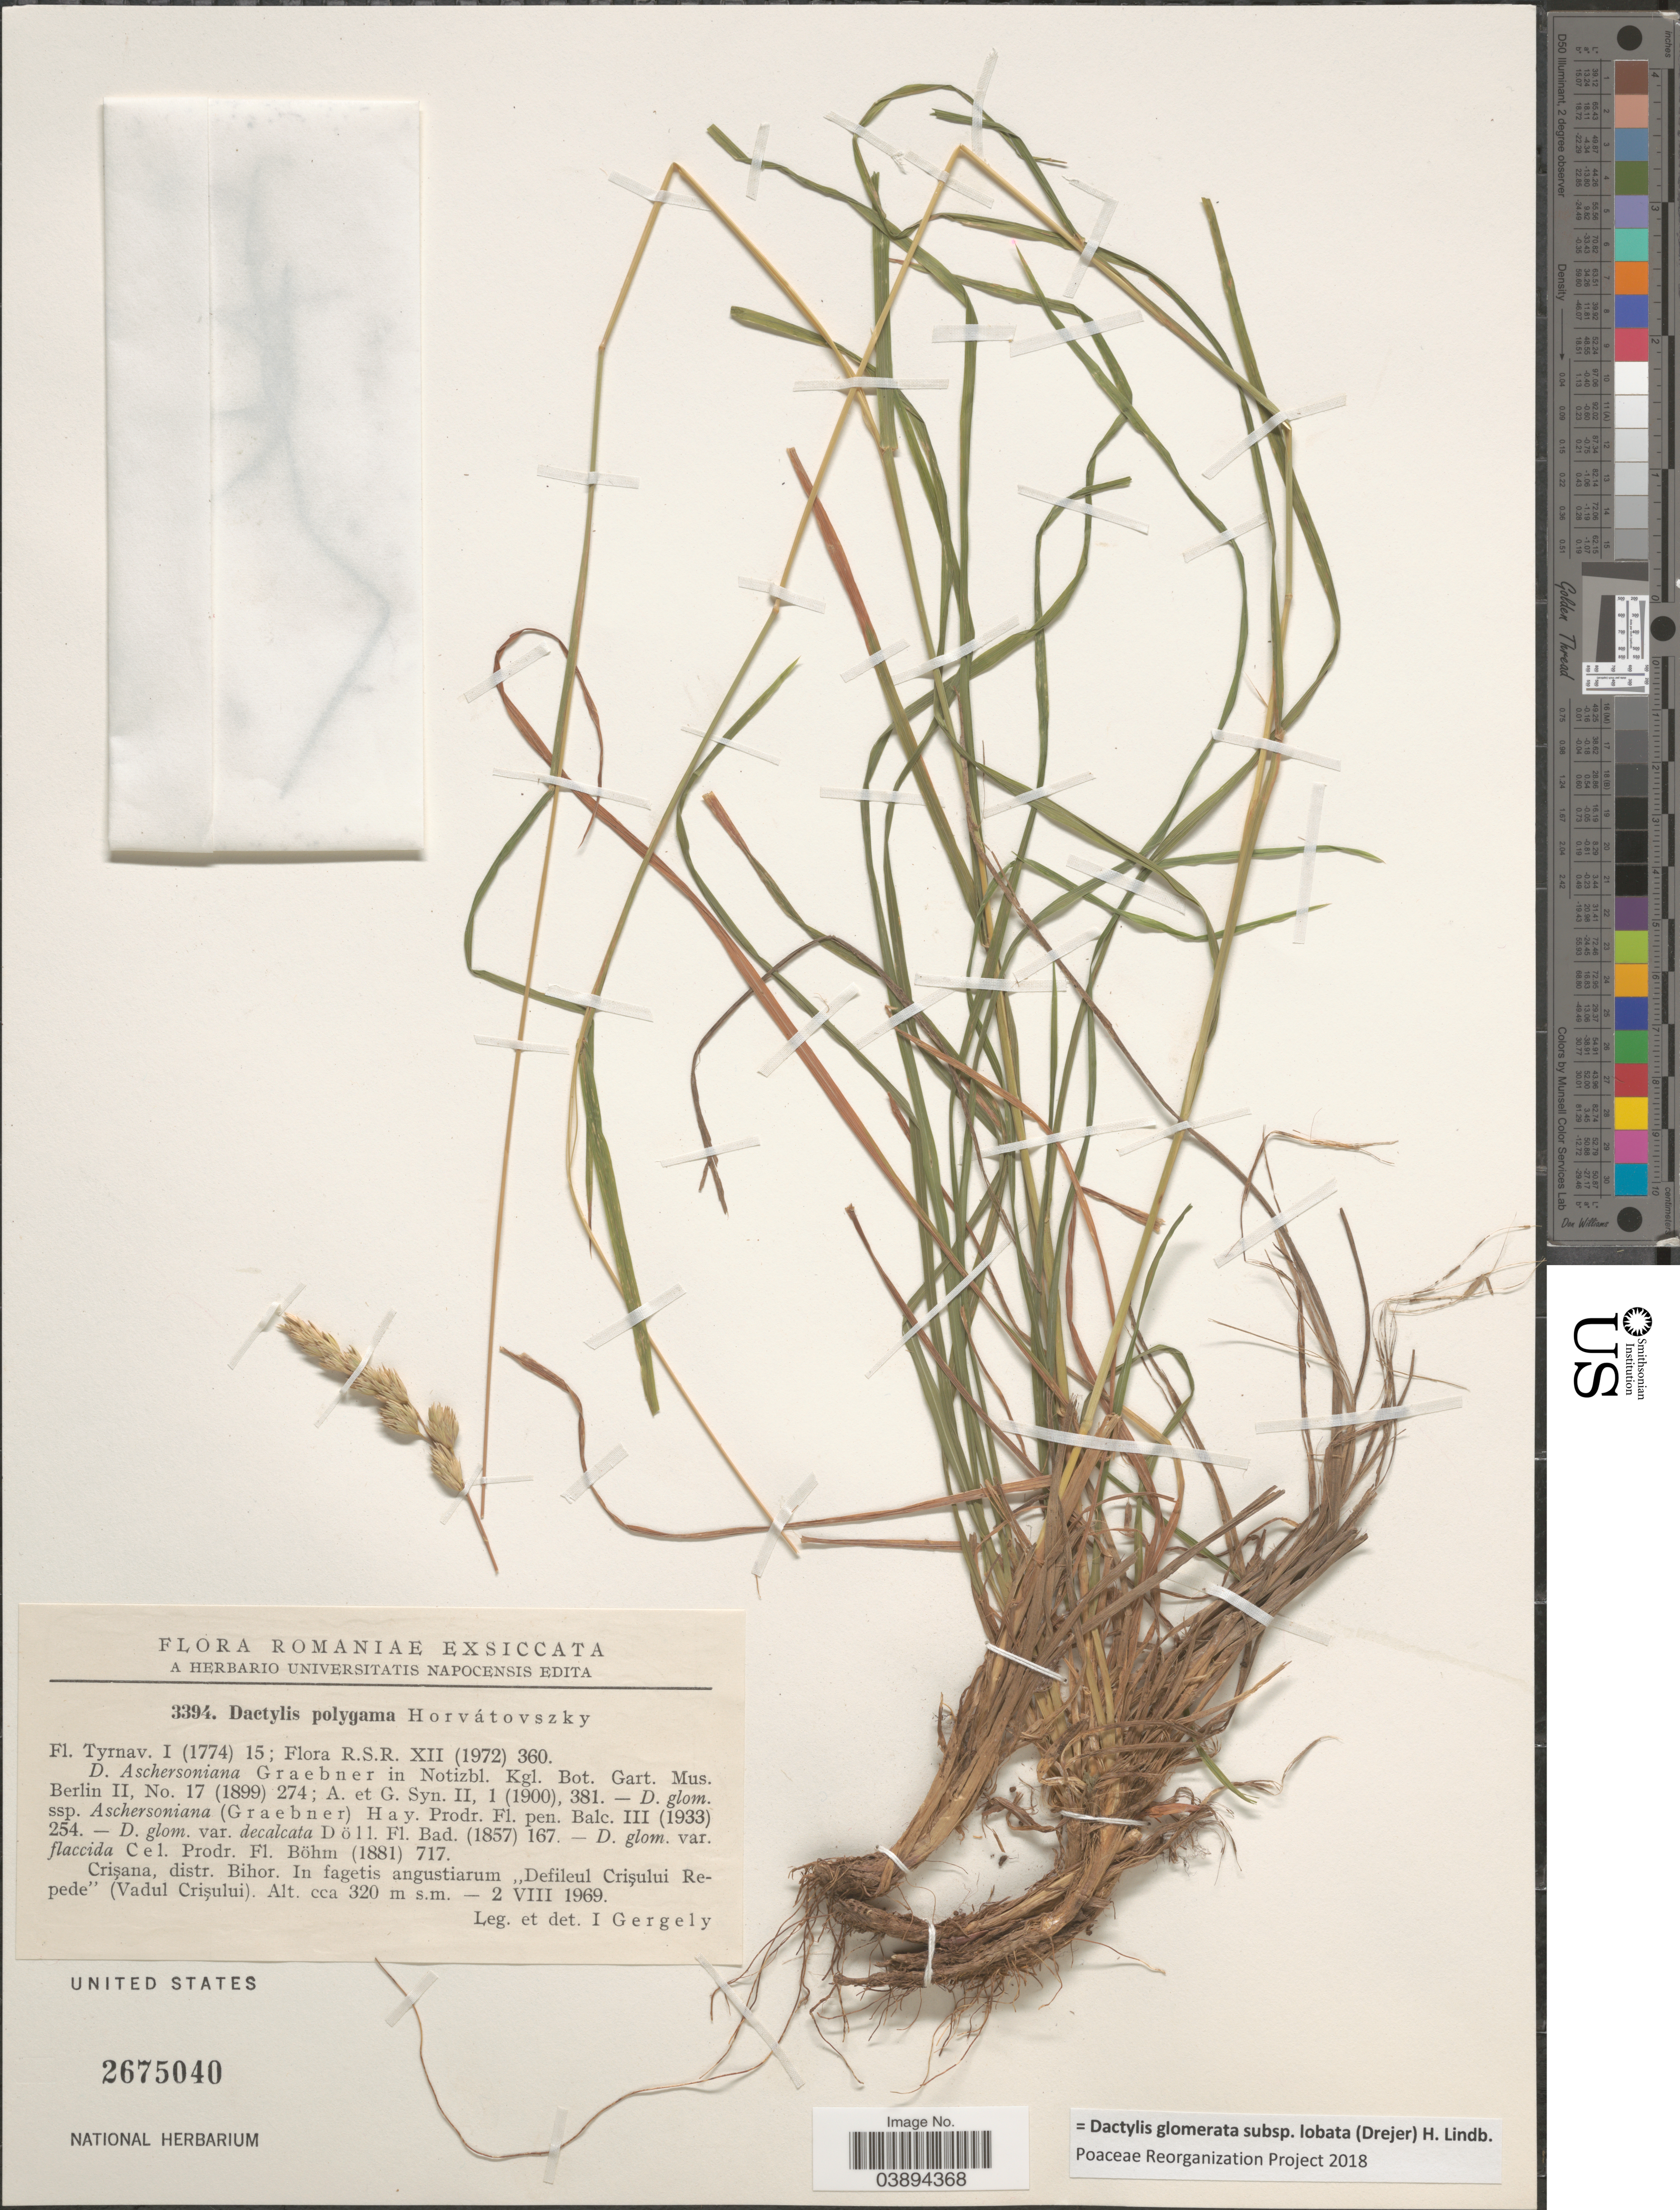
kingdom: Plantae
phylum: Tracheophyta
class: Liliopsida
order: Poales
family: Poaceae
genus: Dactylis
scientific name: Dactylis glomerata subsp. lobata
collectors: I. Gergely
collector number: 3394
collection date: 1969-08-02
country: Romania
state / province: Bihor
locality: Romaniae. Crişana, distr. Bihor. In fagetis angustiarum "Defileul Crişului Repede" (Vadul Crişului).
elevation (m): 320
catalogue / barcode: US 2675040